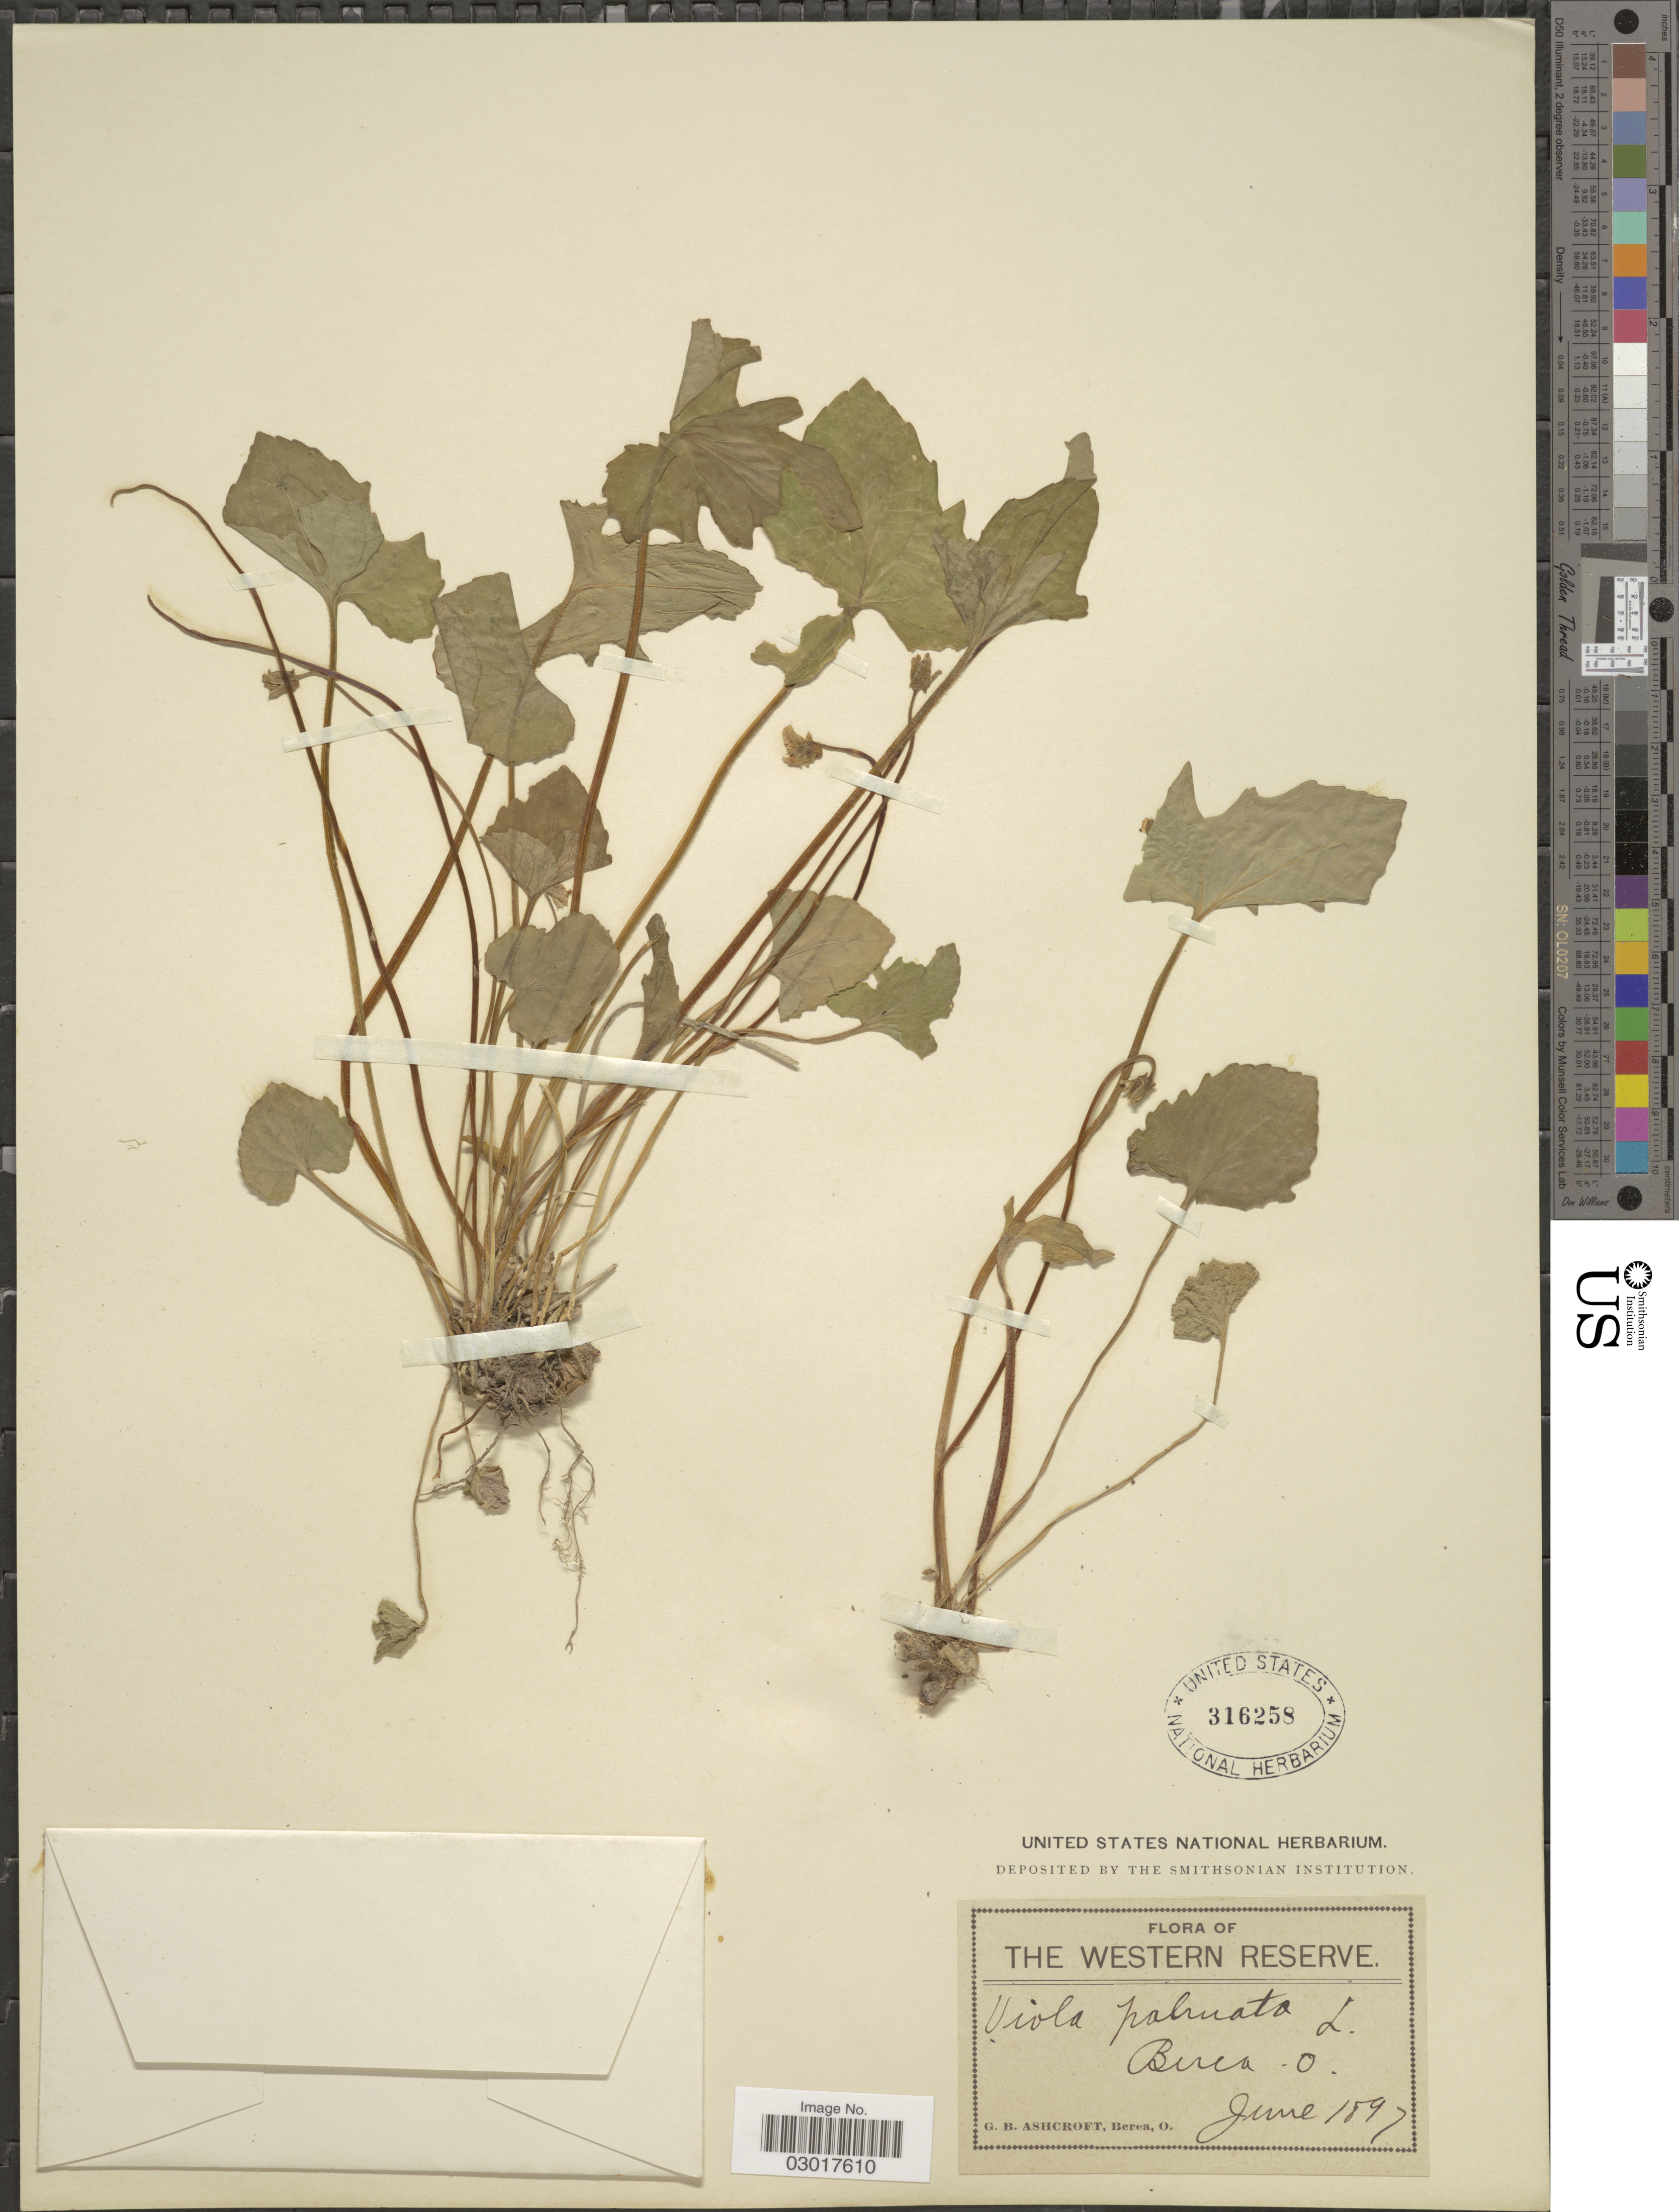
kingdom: Plantae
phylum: Tracheophyta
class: Magnoliopsida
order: Malpighiales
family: Violaceae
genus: Viola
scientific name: Viola triloba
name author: Schwein.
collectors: G. Ashcroft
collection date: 1897-06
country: United States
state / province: Ohio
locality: The Western Reserve, Berea.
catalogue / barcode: US 316258